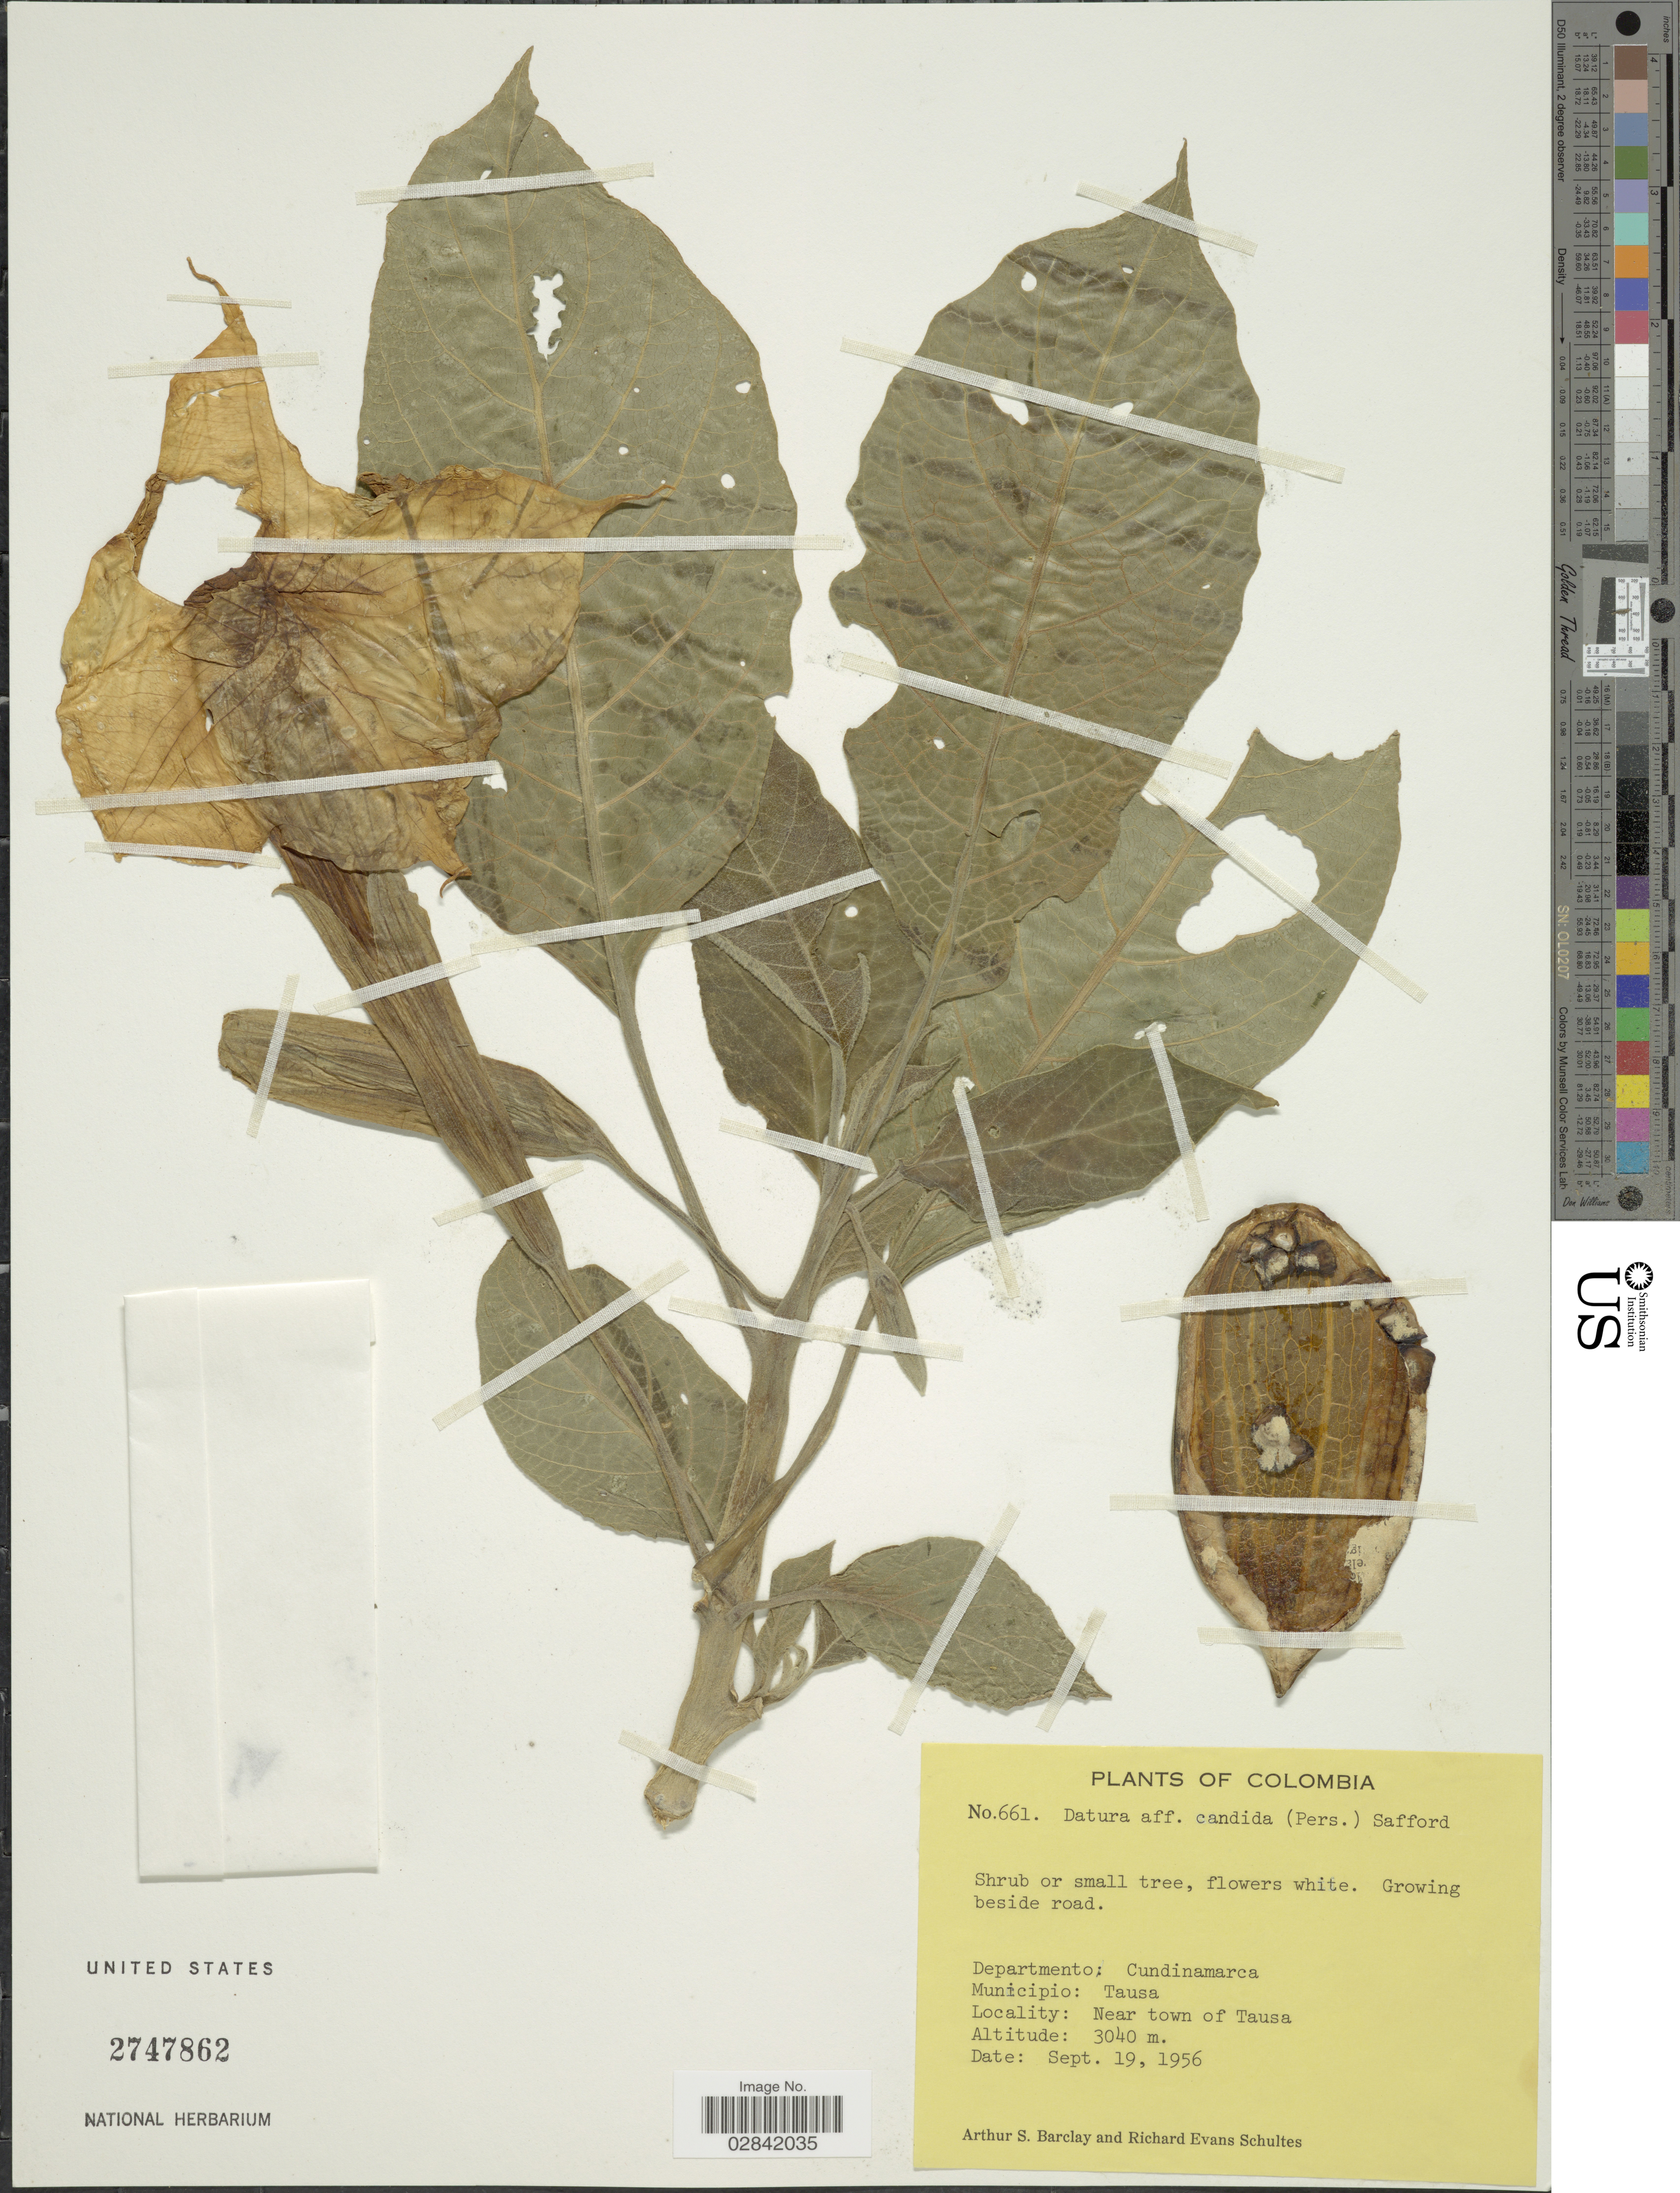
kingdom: Plantae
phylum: Tracheophyta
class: Magnoliopsida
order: Solanales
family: Solanaceae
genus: Brugmansia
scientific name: Brugmansia x candida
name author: Pers.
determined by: (US) Smithsonian Institution - National Museum of Natural History - Department of Botany (UNITED STATES)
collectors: A. S. Barclay & R. E. Schultes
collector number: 661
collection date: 1956-09-19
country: Colombia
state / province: Cundinamarca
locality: Departmento: Cundinamarca, Municipio: Tausa, near town of Tausa.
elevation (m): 3040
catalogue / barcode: US 2747862